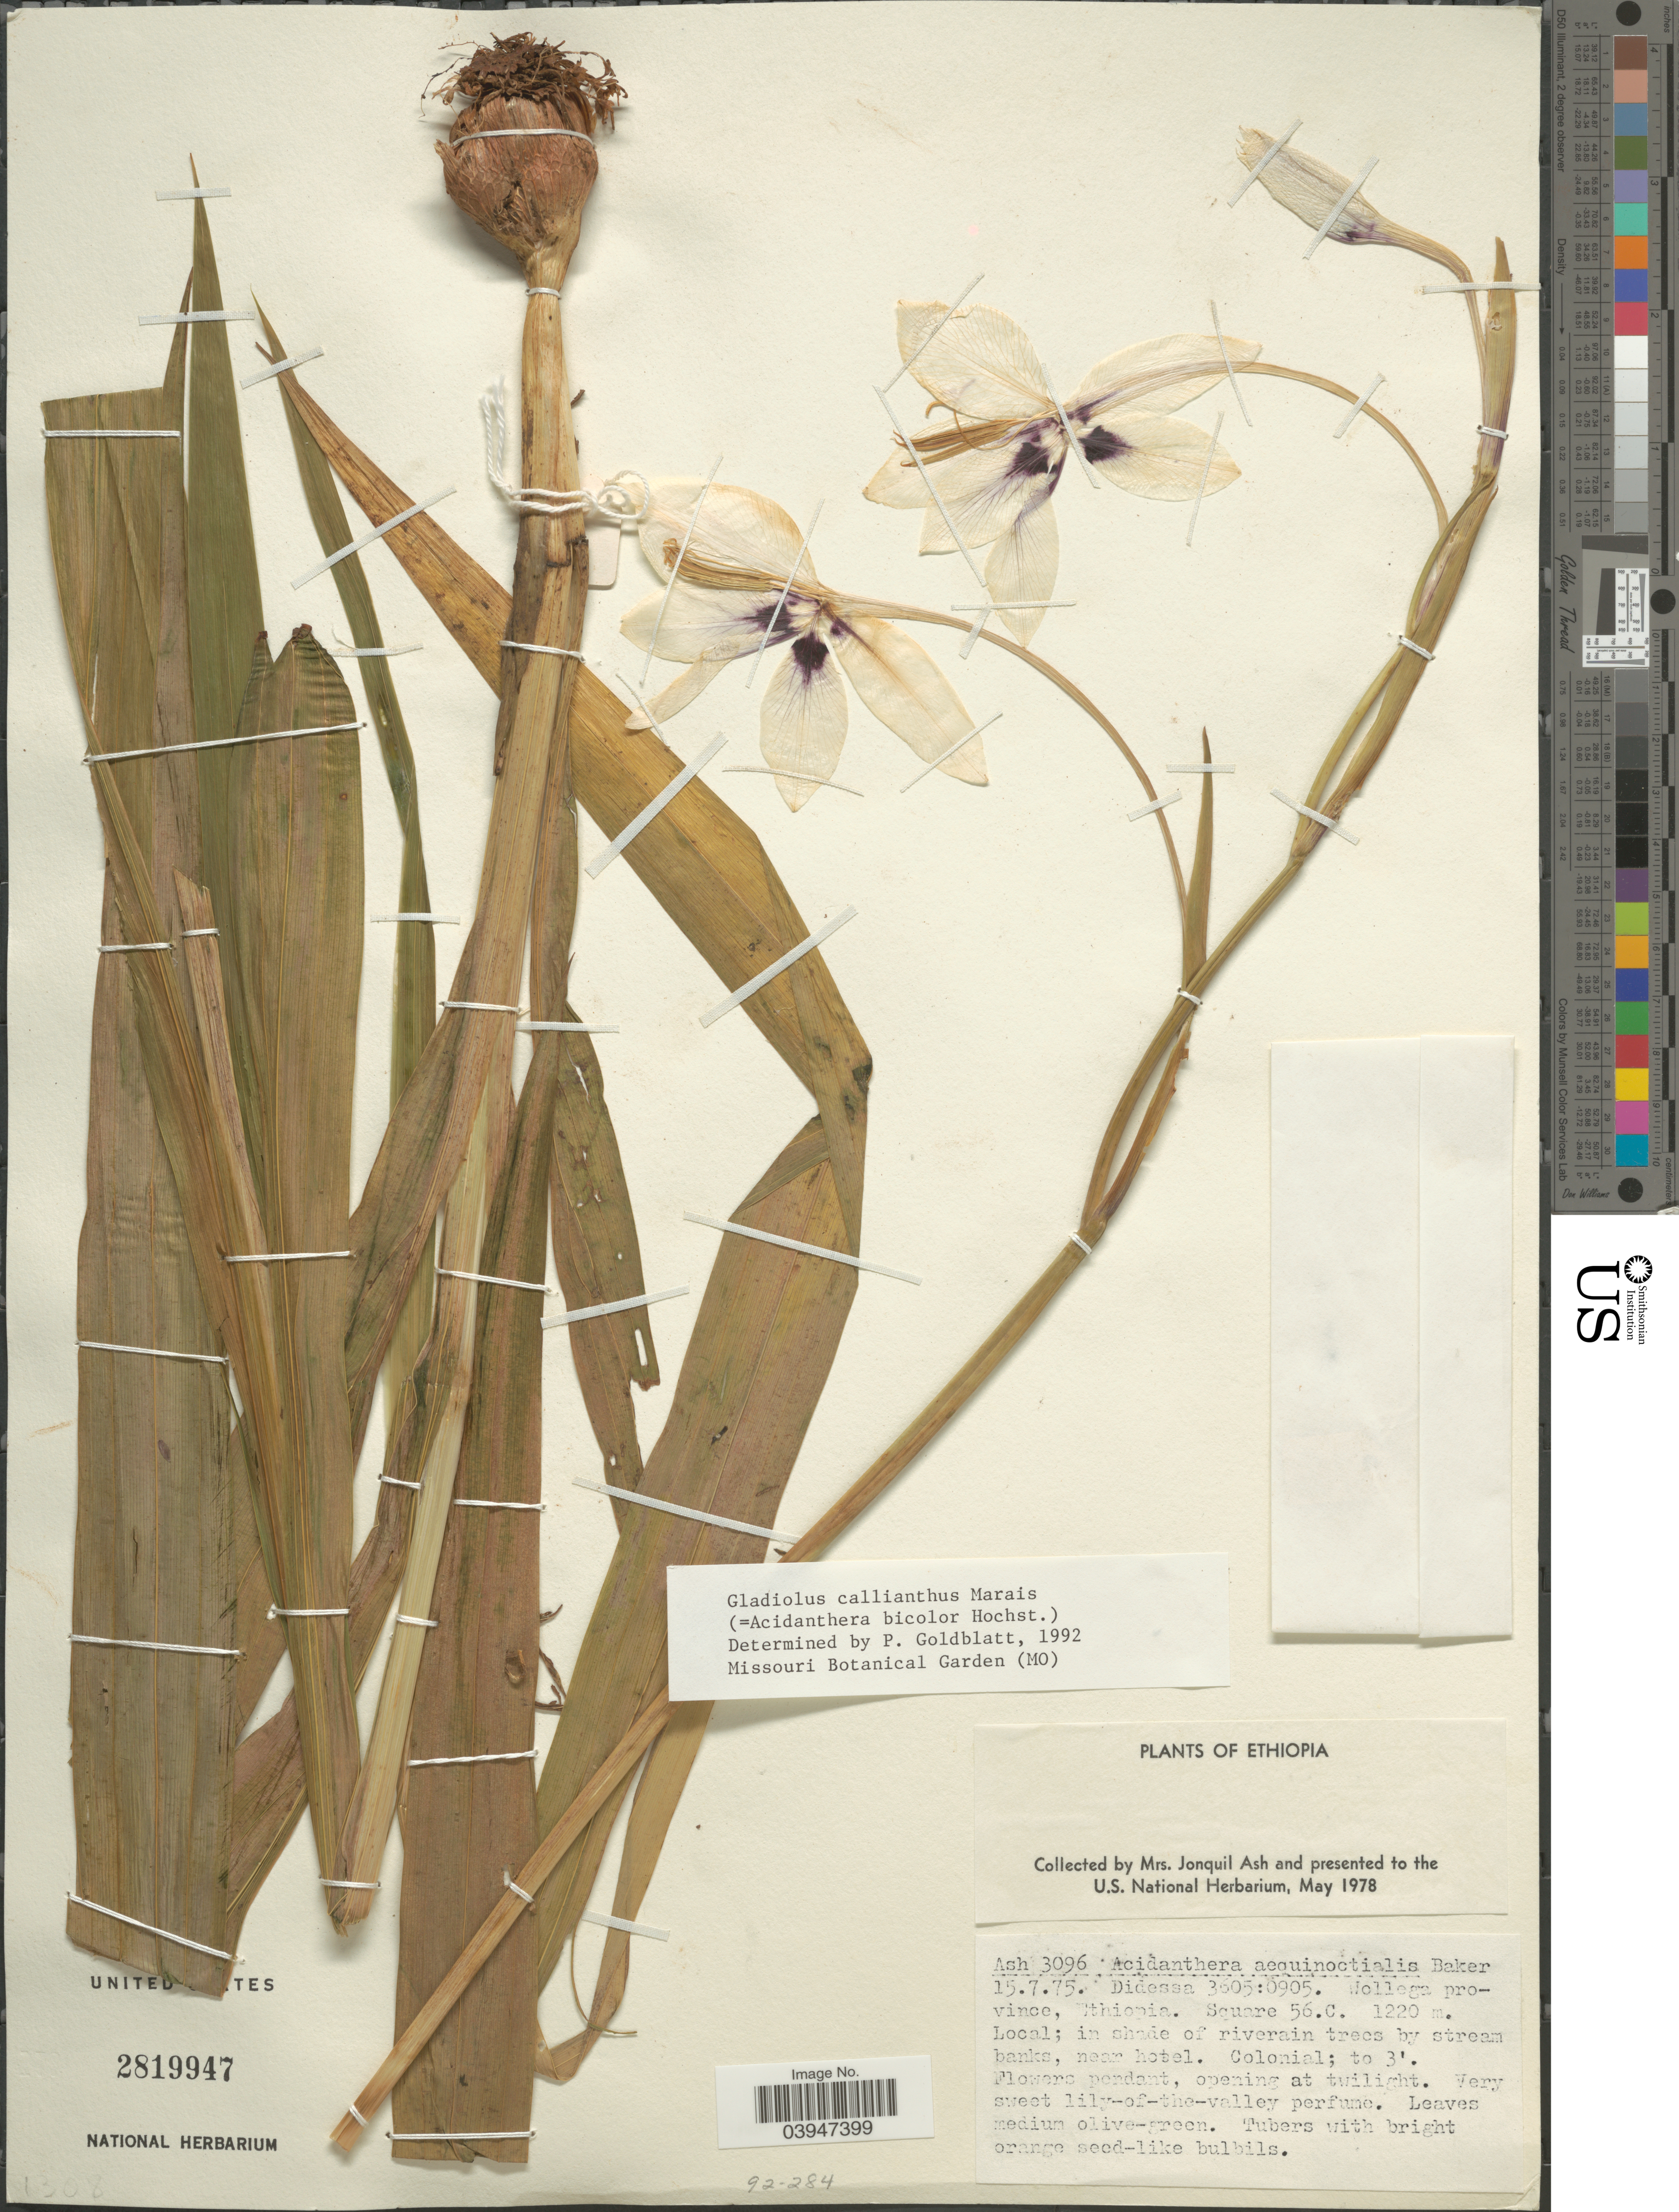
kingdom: Plantae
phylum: Tracheophyta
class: Liliopsida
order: Asparagales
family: Iridaceae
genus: Gladiolus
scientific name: Gladiolus bicolor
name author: Thunb.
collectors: J. Ash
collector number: Ash 3096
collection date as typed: Transcribed d/m/y: 15/7/75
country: Ethiopia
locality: Didessa 3605: 0905. Wollega province. Square 56.C. In shade of riverain trees by stream banks, near hotel.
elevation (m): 1220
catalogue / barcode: US 2819947